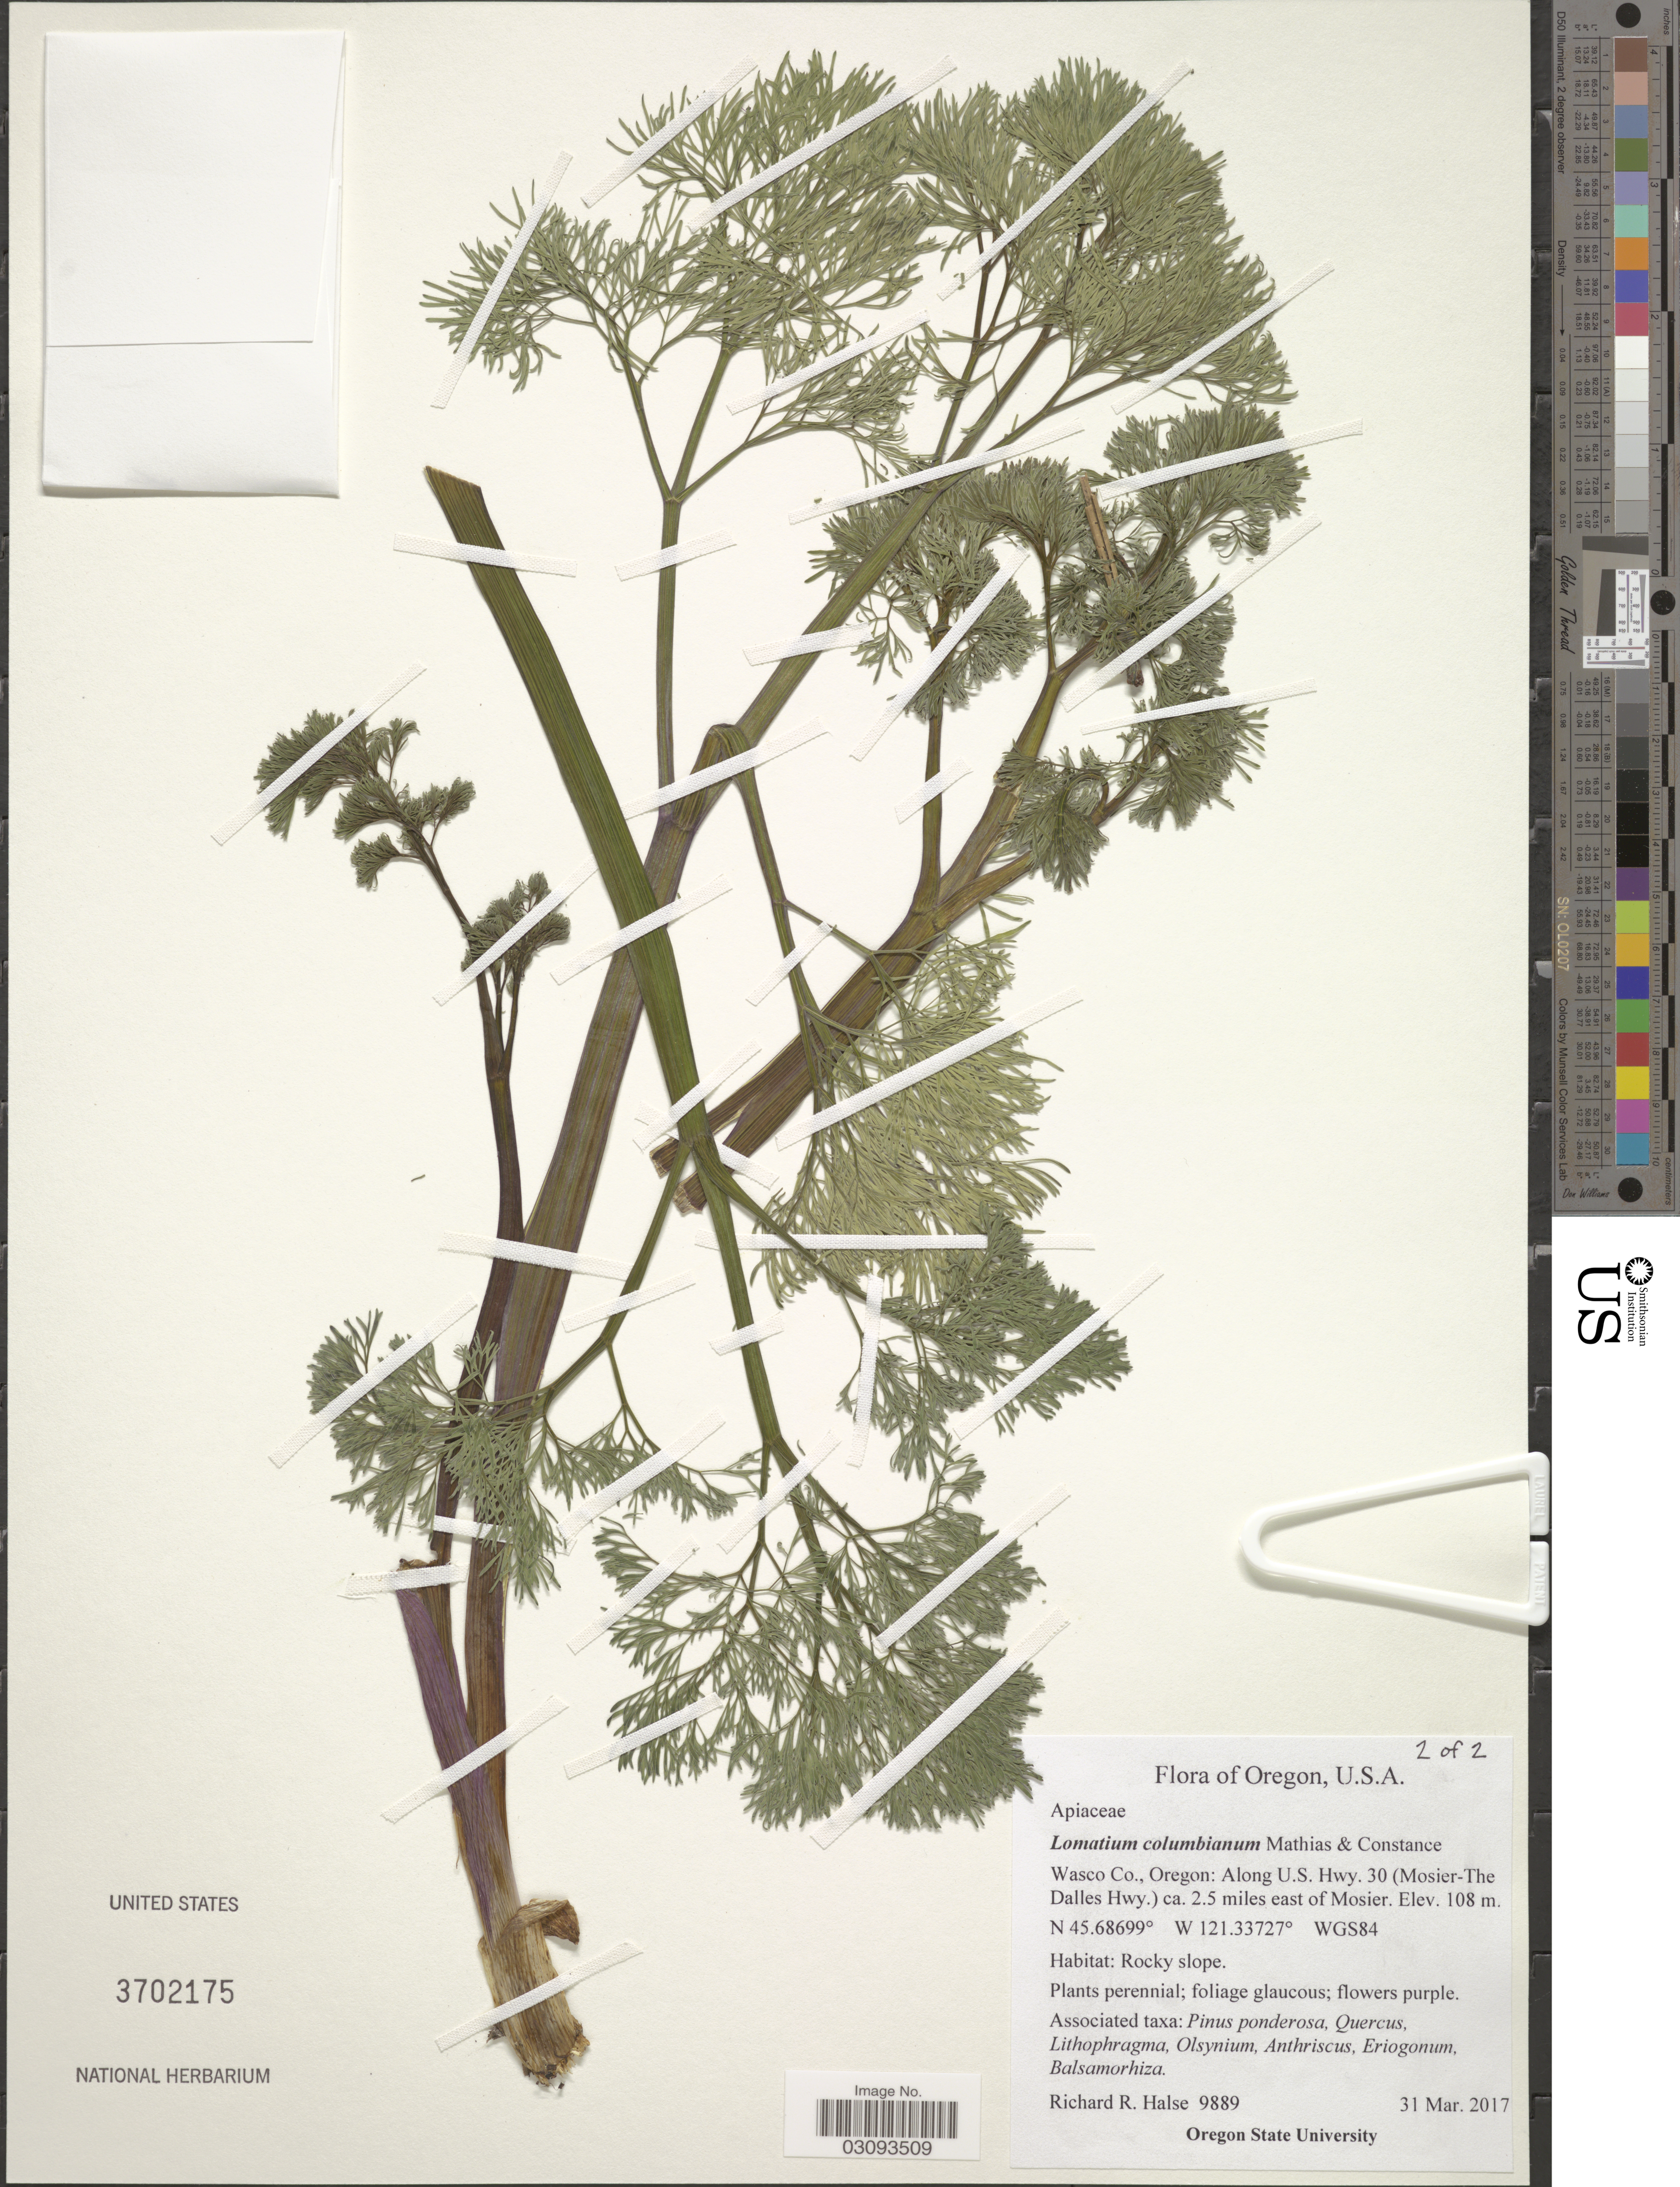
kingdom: Plantae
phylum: Tracheophyta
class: Magnoliopsida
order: Apiales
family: Apiaceae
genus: Lomatium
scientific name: Lomatium columbianum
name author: Mathias & Constance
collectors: R. Halse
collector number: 9889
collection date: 2017-03-31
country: United States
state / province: Oregon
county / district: Wasco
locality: Wasco Co., Along U.S. Hwy. 30 (Mosier-The Dalles Hwy.) ca. 2.5 miles east of Mosier. WGS84.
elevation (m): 108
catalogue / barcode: US 3702175